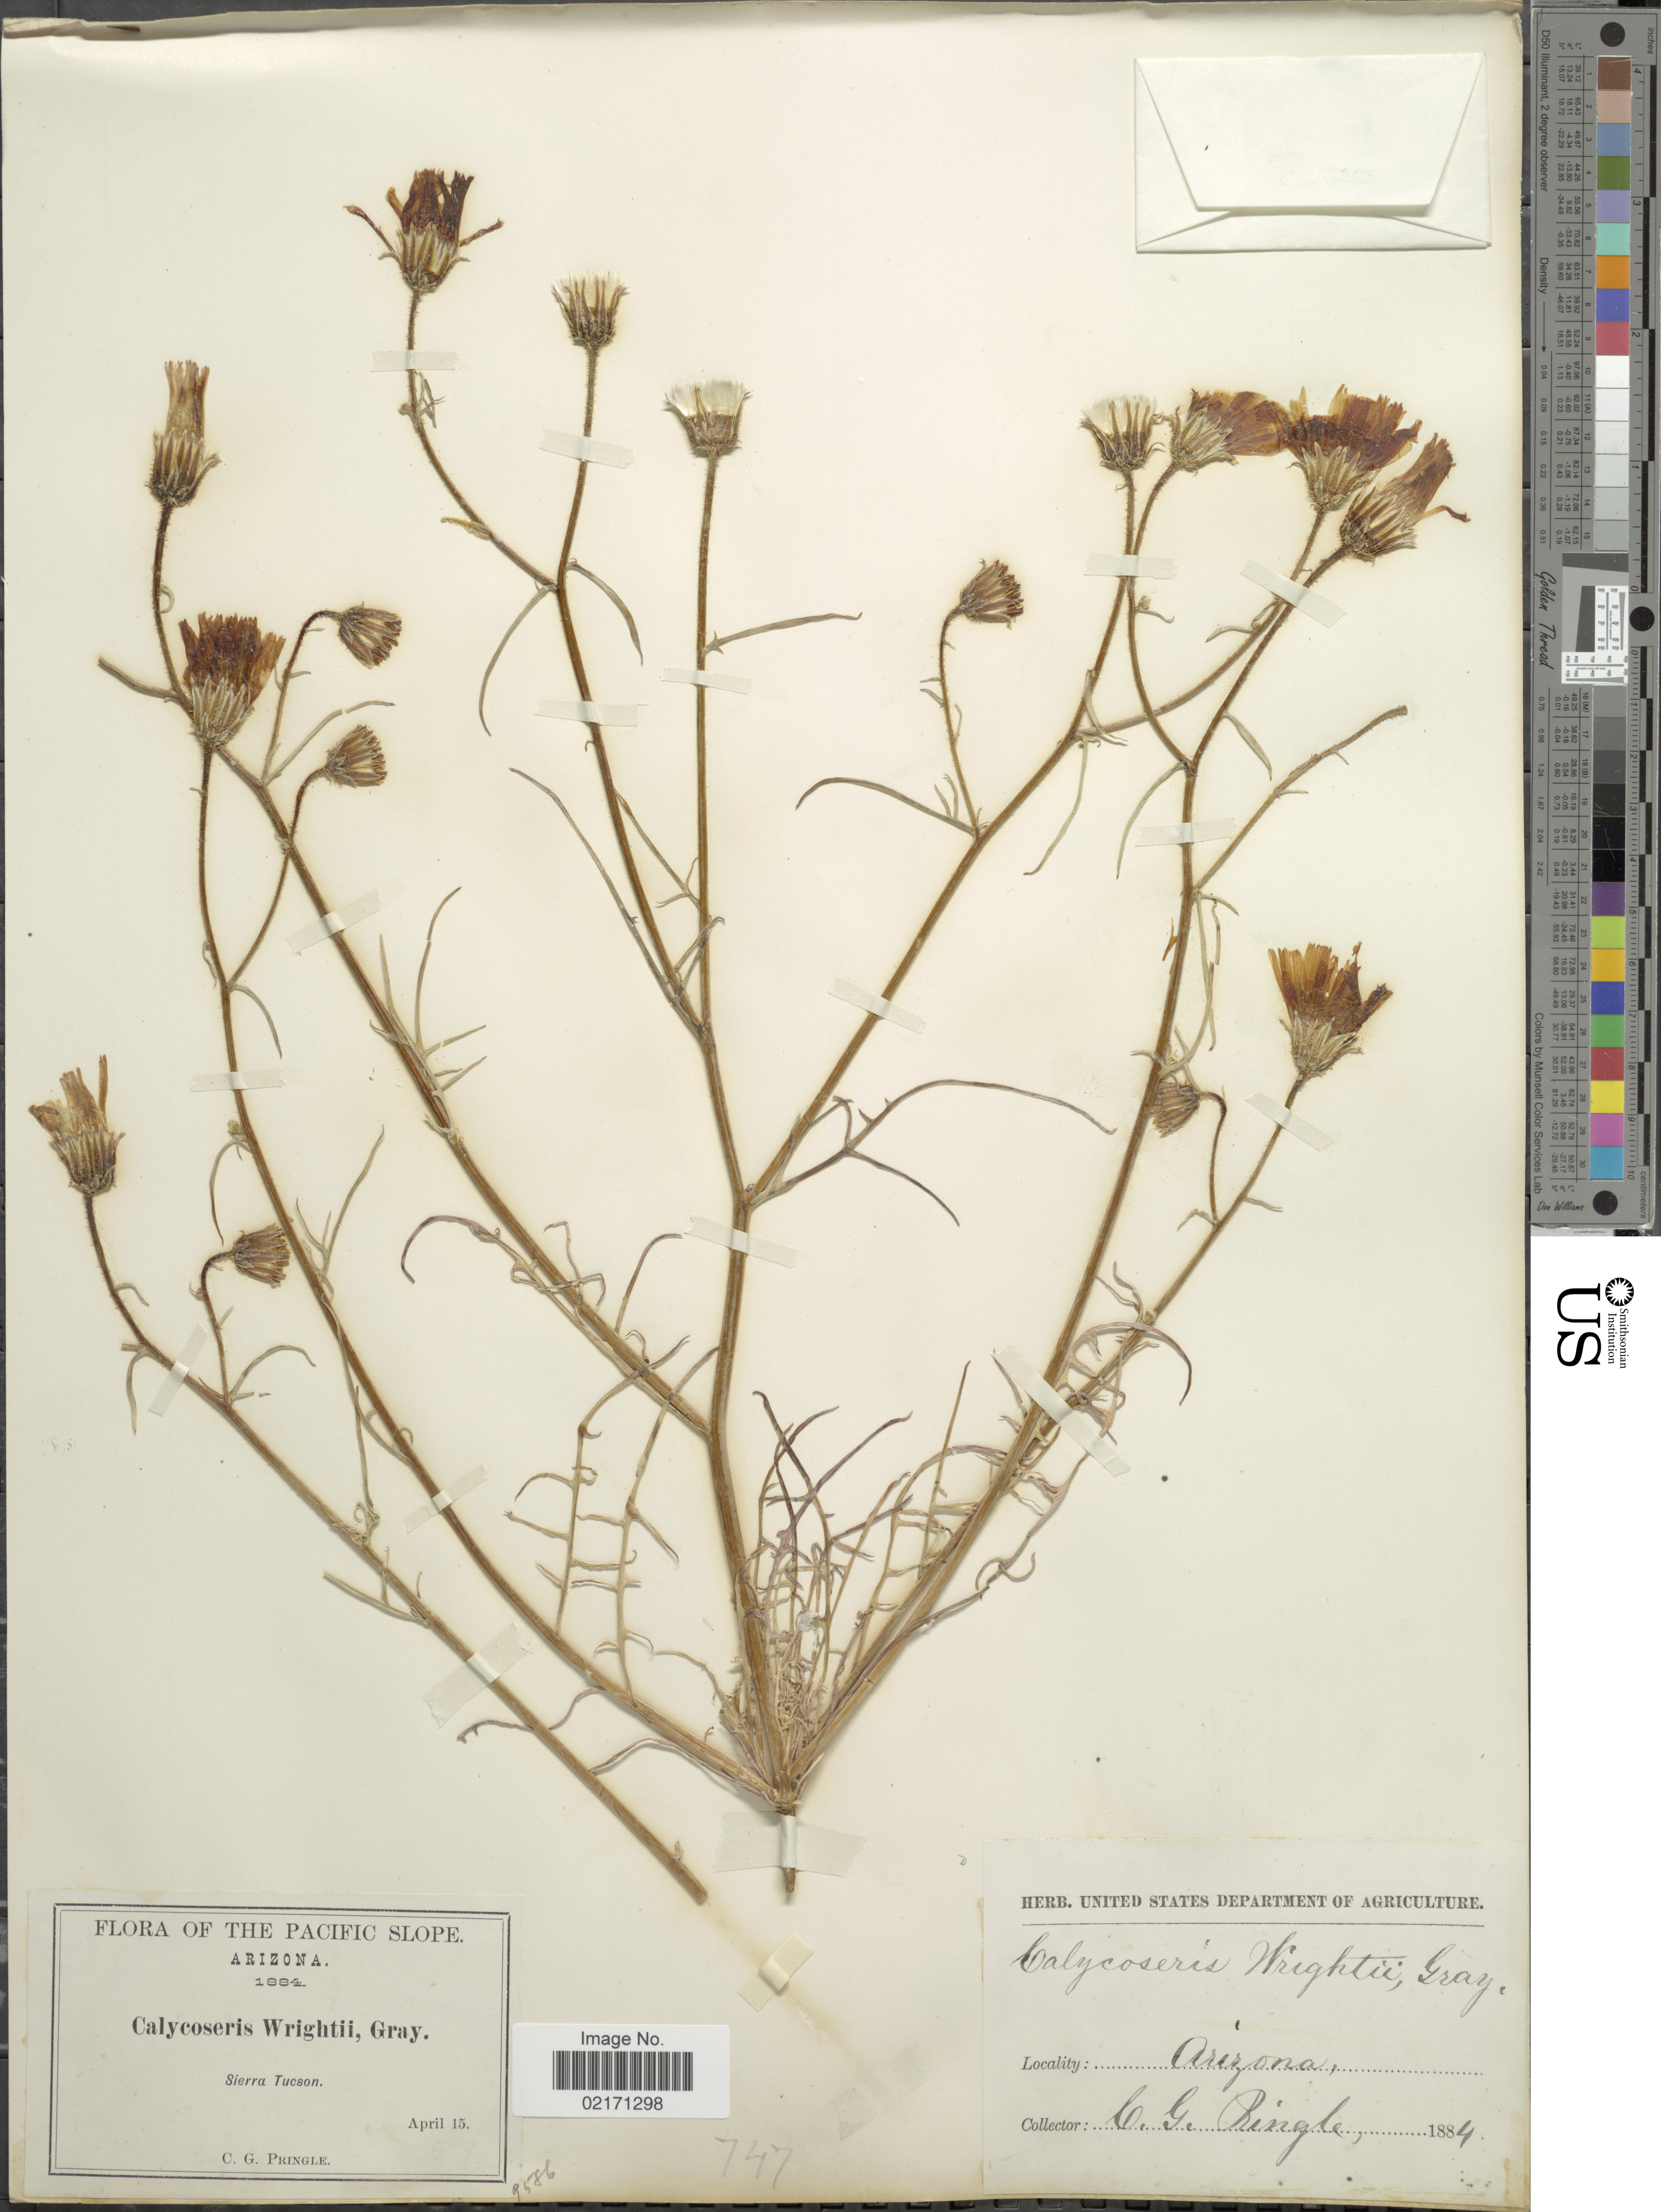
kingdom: Plantae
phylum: Tracheophyta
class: Magnoliopsida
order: Asterales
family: Asteraceae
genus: Calycoseris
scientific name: Calycoseris wrightii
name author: A. Gray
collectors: C. G. Pringle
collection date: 1884-04-15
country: United States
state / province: Arizona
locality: Sierra Tucson